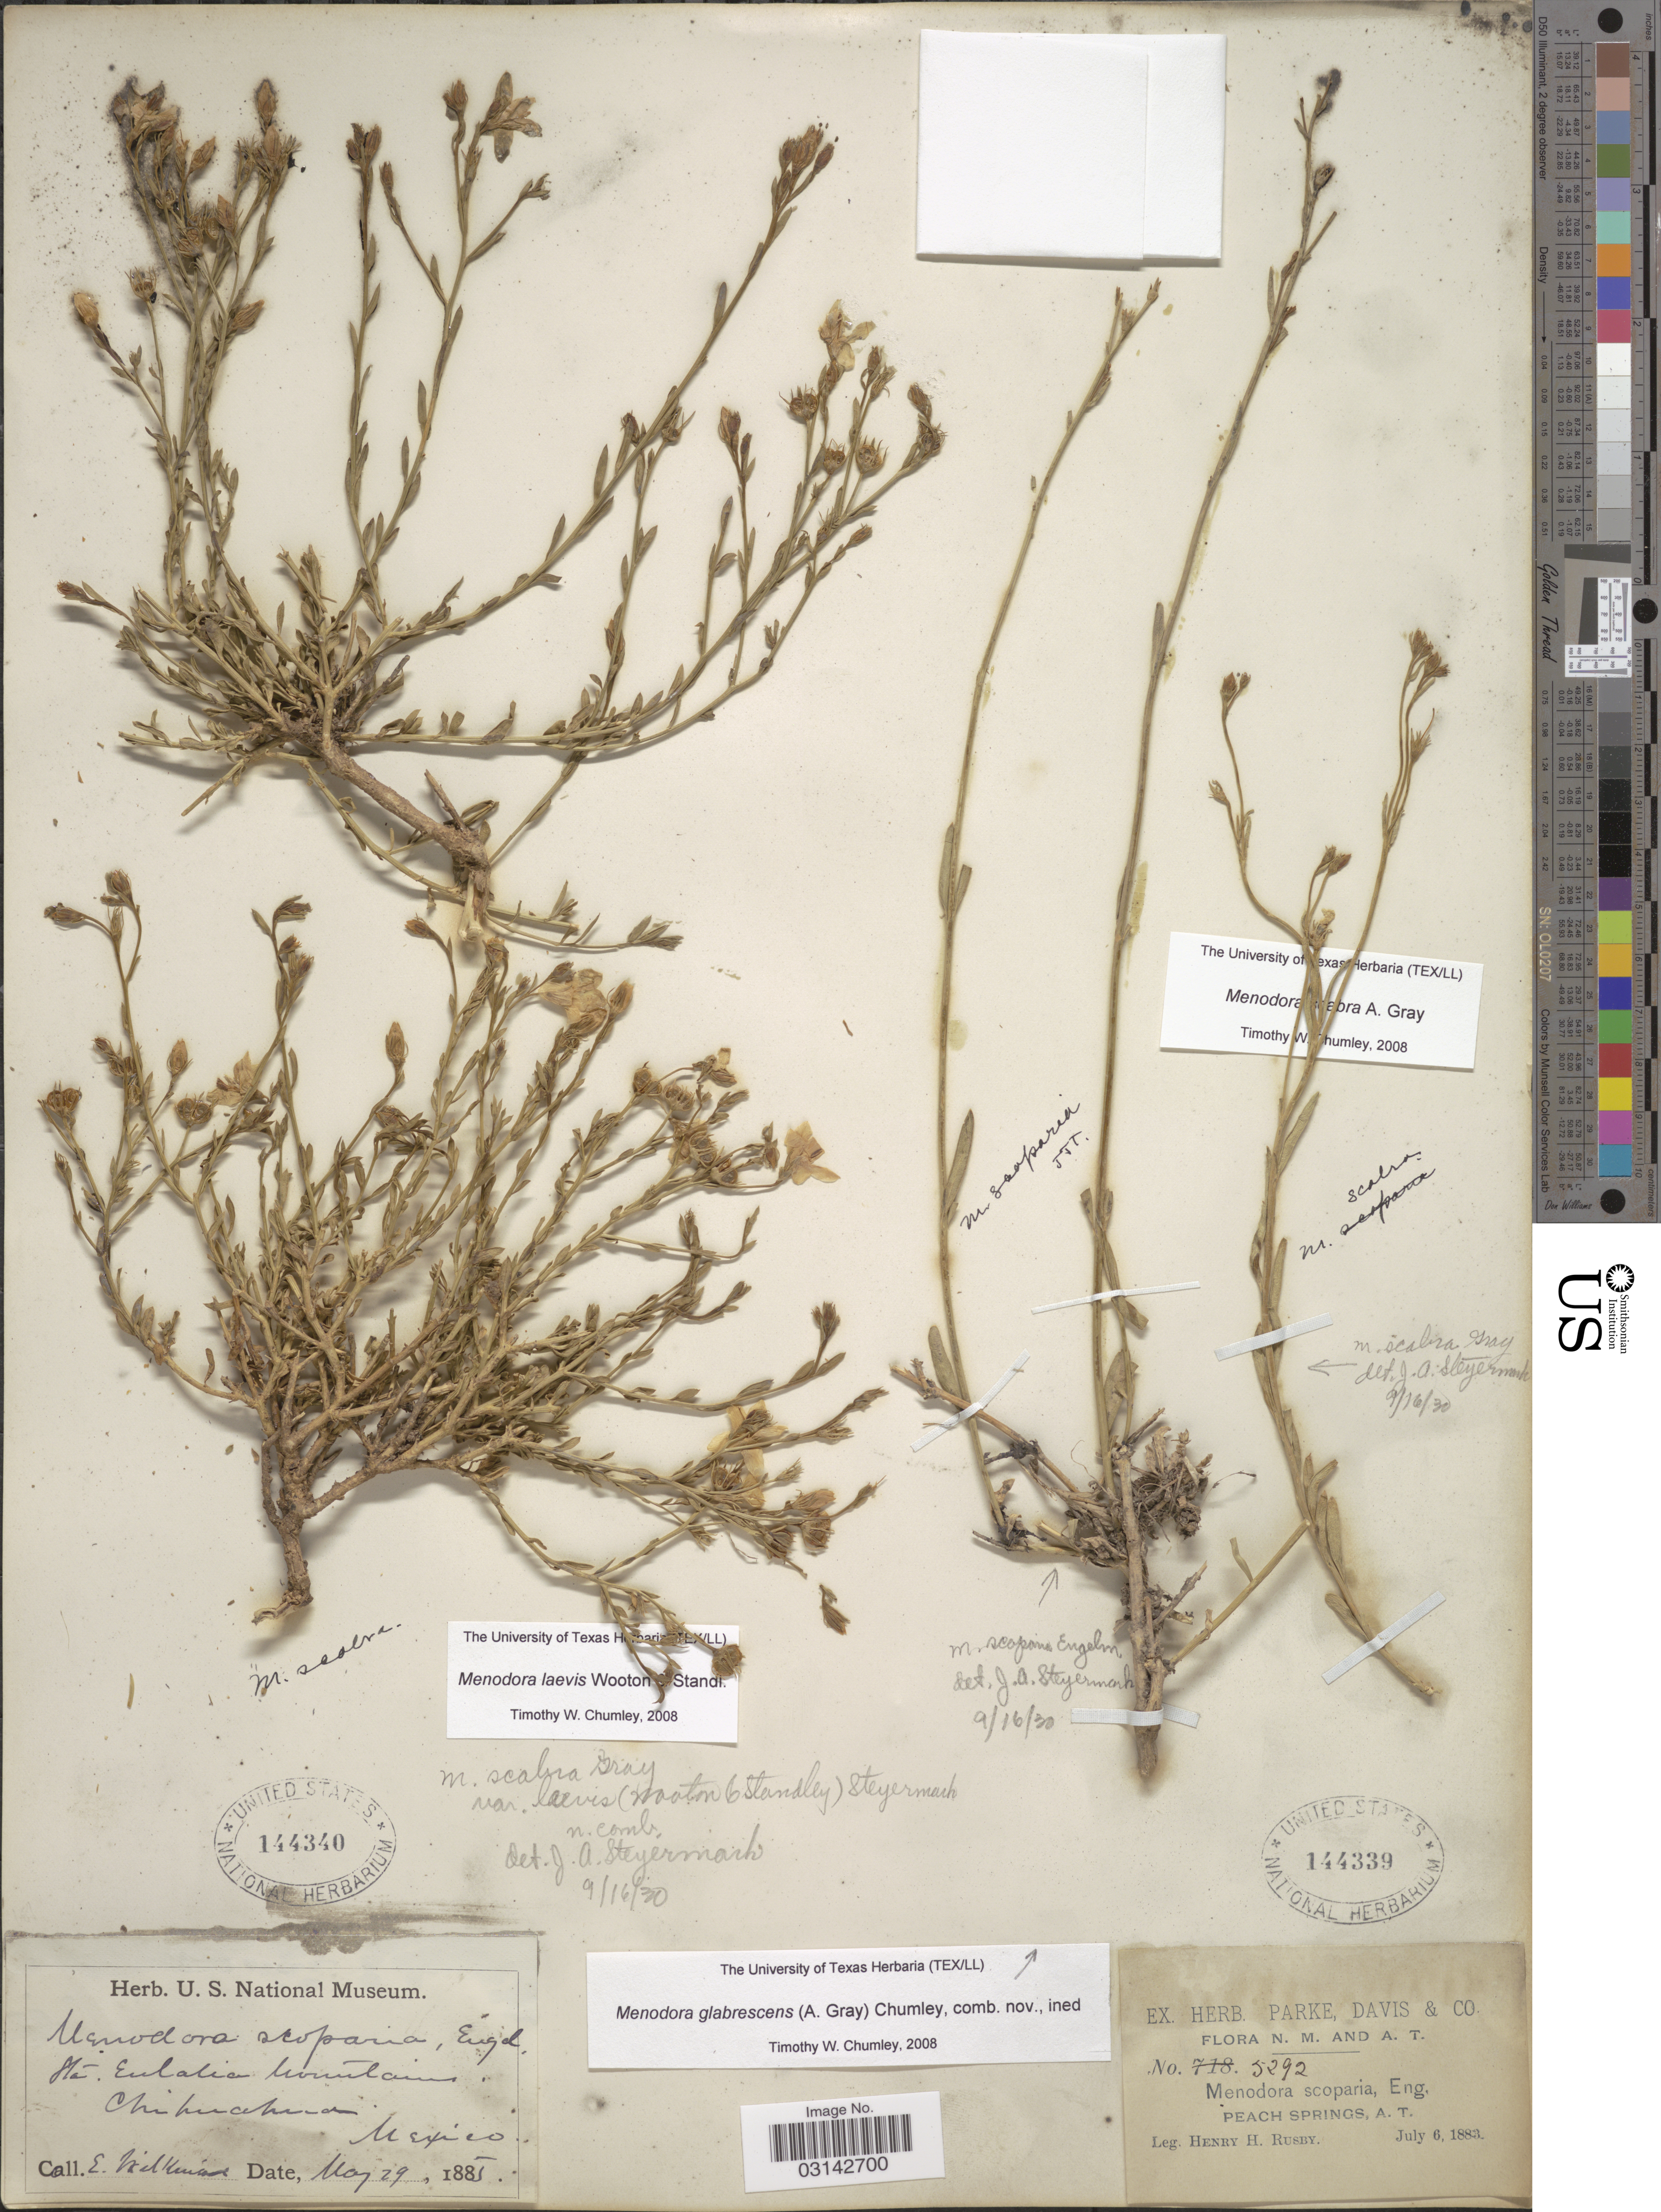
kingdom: Plantae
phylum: Tracheophyta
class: Magnoliopsida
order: Lamiales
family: Oleaceae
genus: Menodora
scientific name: Menodora glabrescens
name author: Chumley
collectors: H. H. Rusby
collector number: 5292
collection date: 1883-07-06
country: United States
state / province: Arizona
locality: Peach Springs, A.T.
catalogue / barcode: US 144339-2